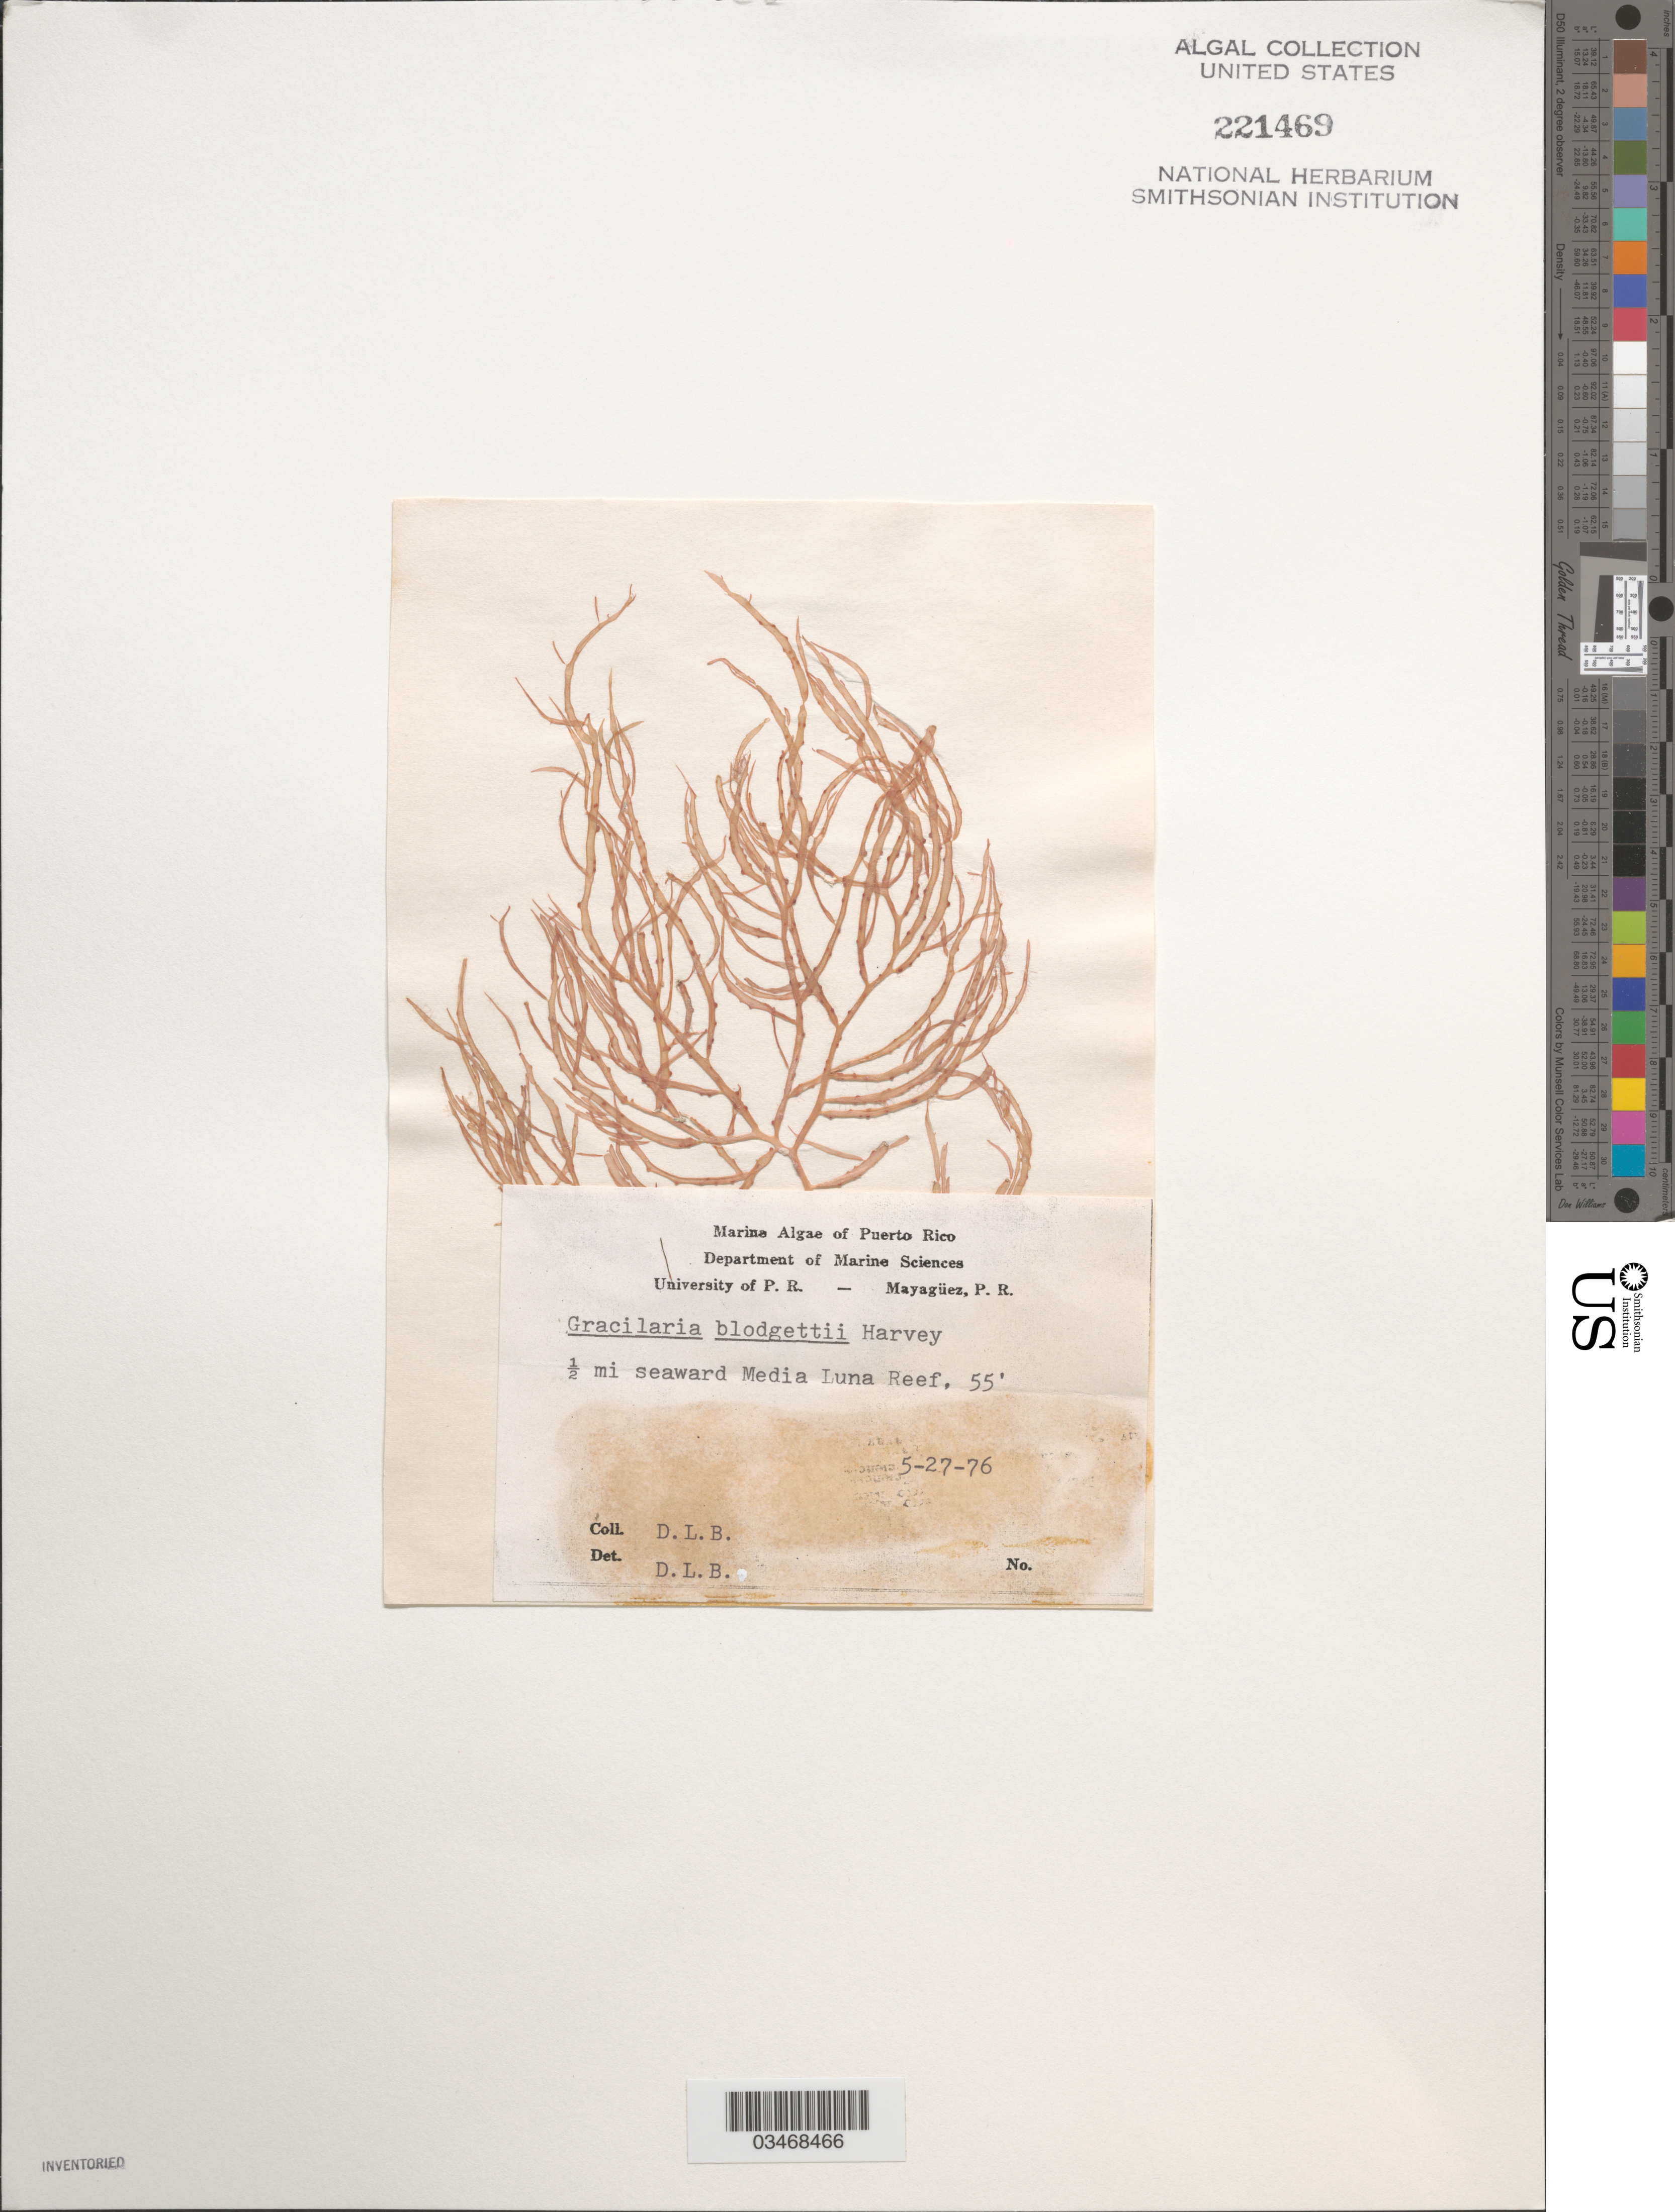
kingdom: Plantae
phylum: Rhodophyta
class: Florideophyceae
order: Gracilariales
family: Gracilariaceae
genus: Gracilaria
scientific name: Gracilaria blodgettii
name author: Harv.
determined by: Ballantine, D. L.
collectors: D.L. Ballantine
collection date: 1976-05-27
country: Puerto Rico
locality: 1/2 mi seaward Media Luna Reef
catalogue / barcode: US 221469